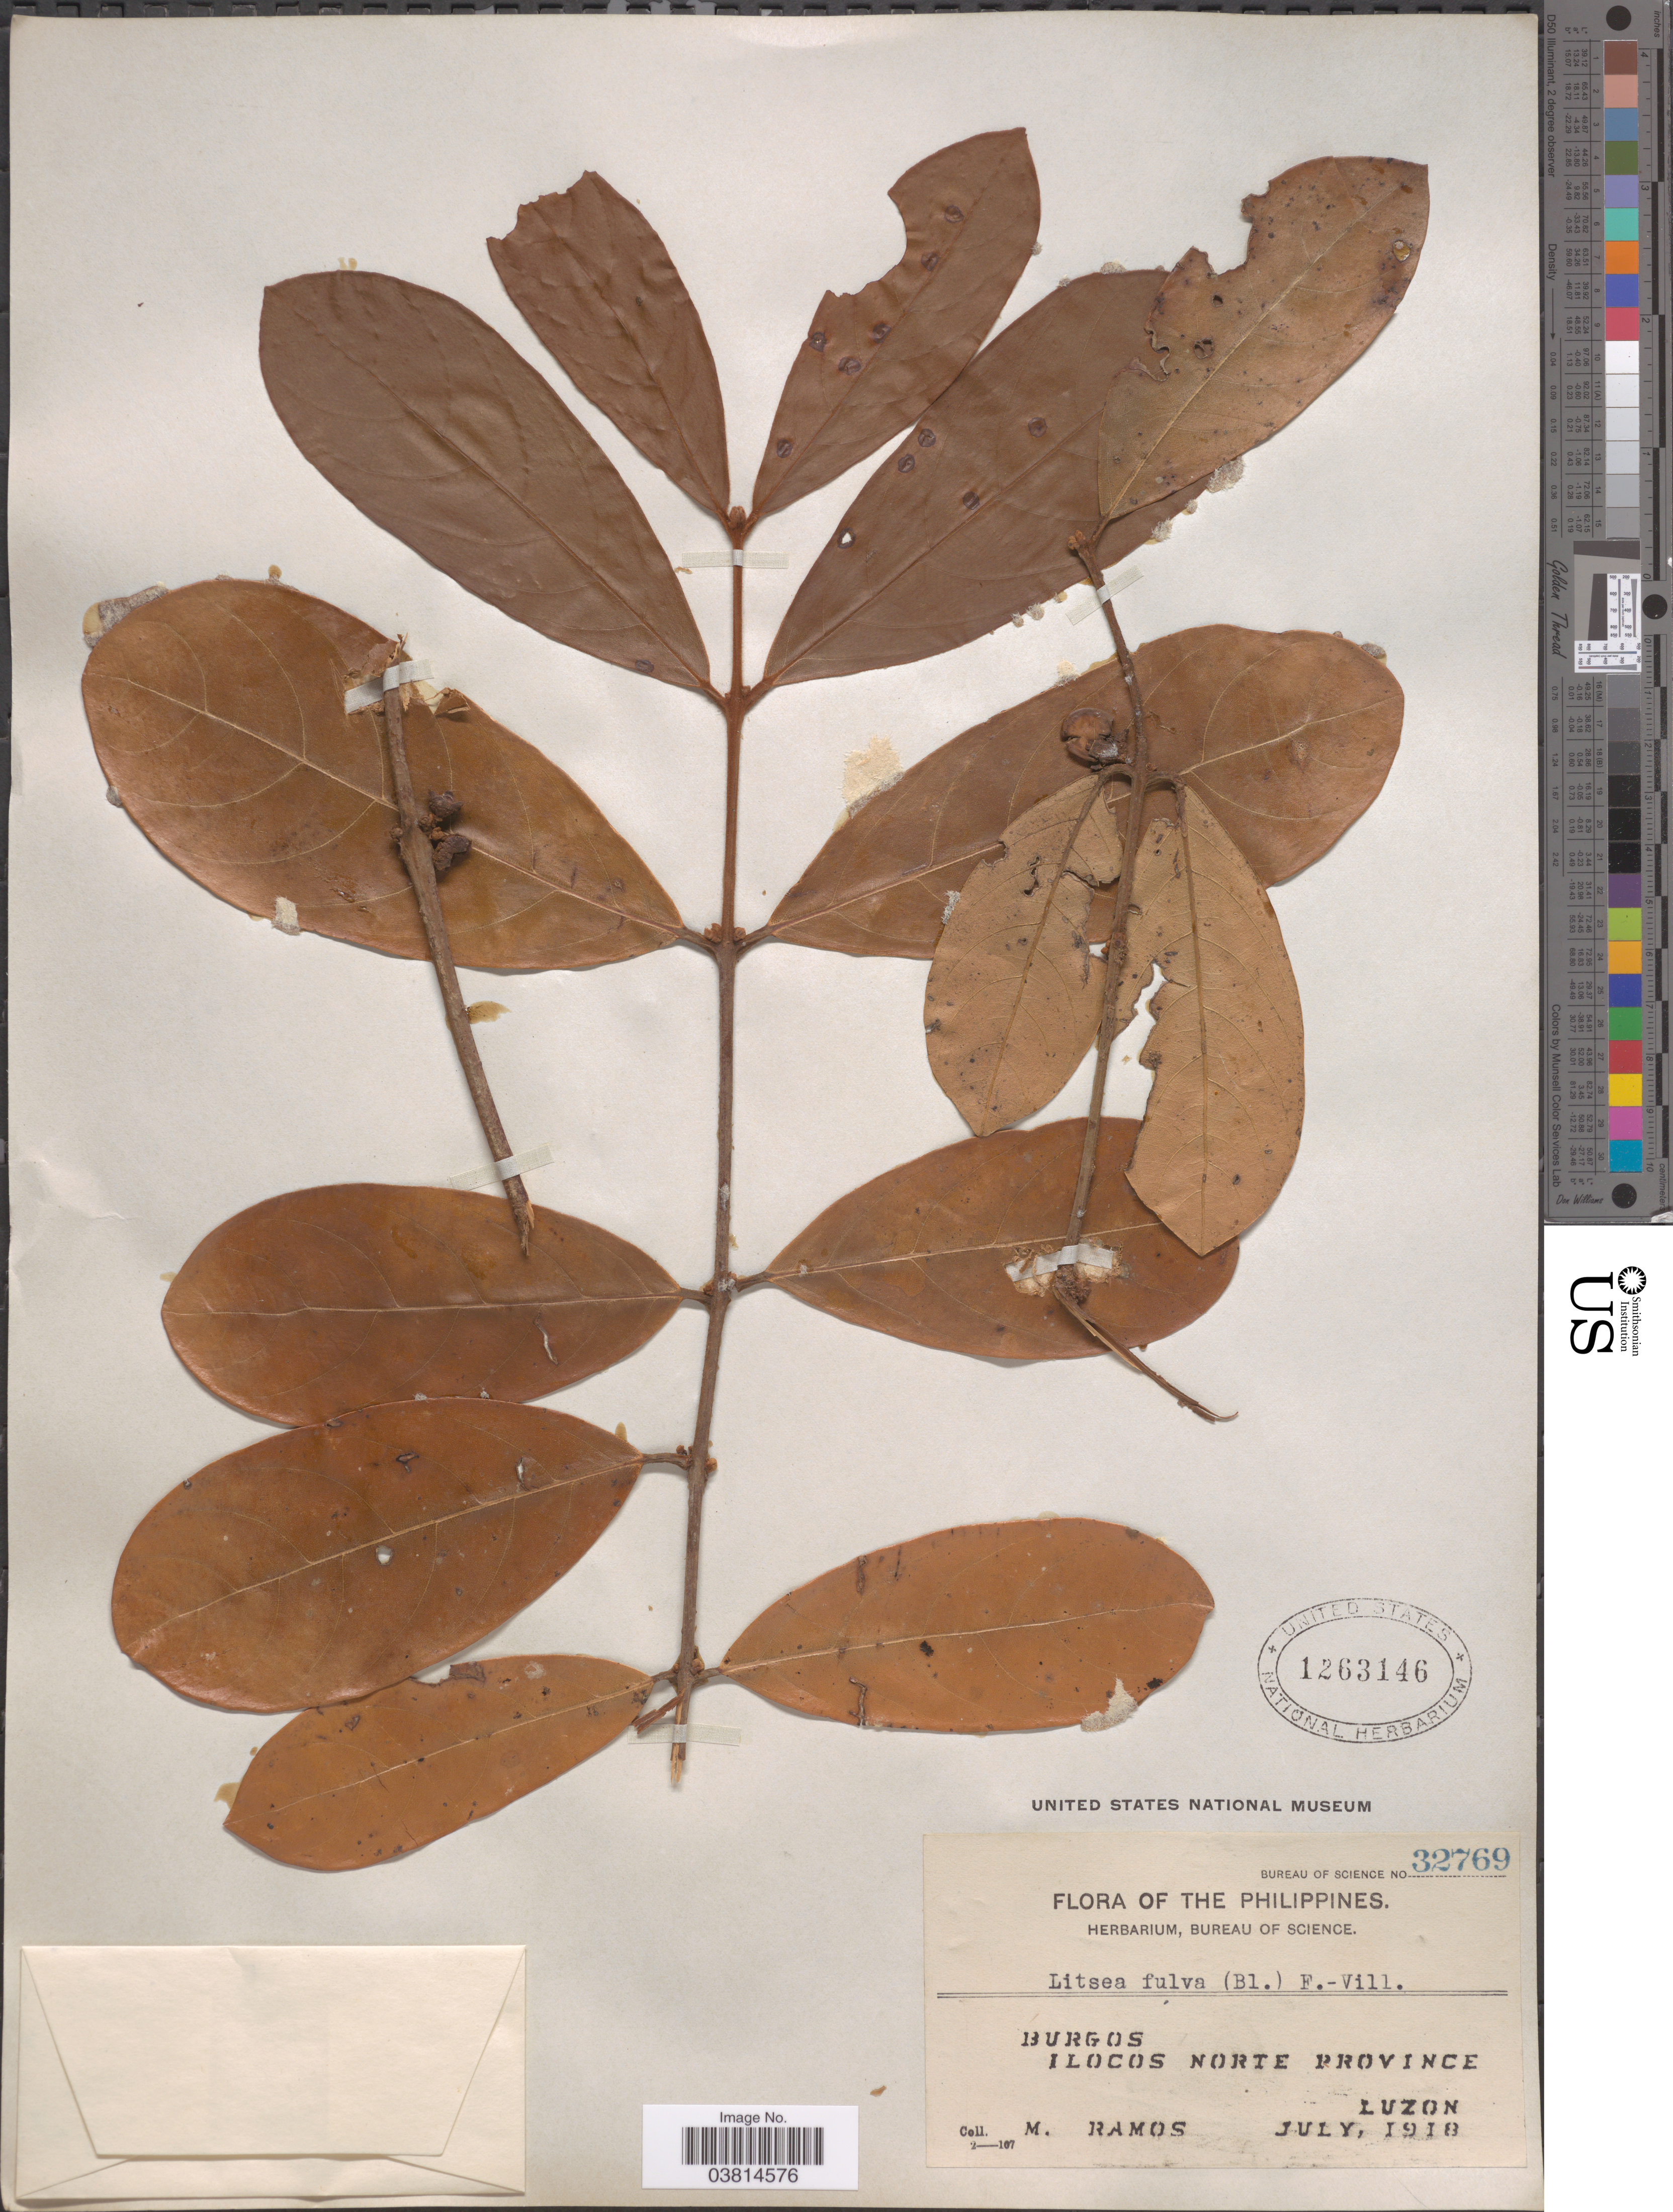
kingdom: Plantae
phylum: Tracheophyta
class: Magnoliopsida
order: Laurales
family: Lauraceae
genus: Litsea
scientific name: Litsea fulva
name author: (Blume) Fern.-Vill.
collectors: M. Ramos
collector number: Bureau of Science 32769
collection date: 1918-07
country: Philippines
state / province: Ilocos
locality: Burgos. Ilocos Norte Province Luzon.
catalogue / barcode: US 1263146